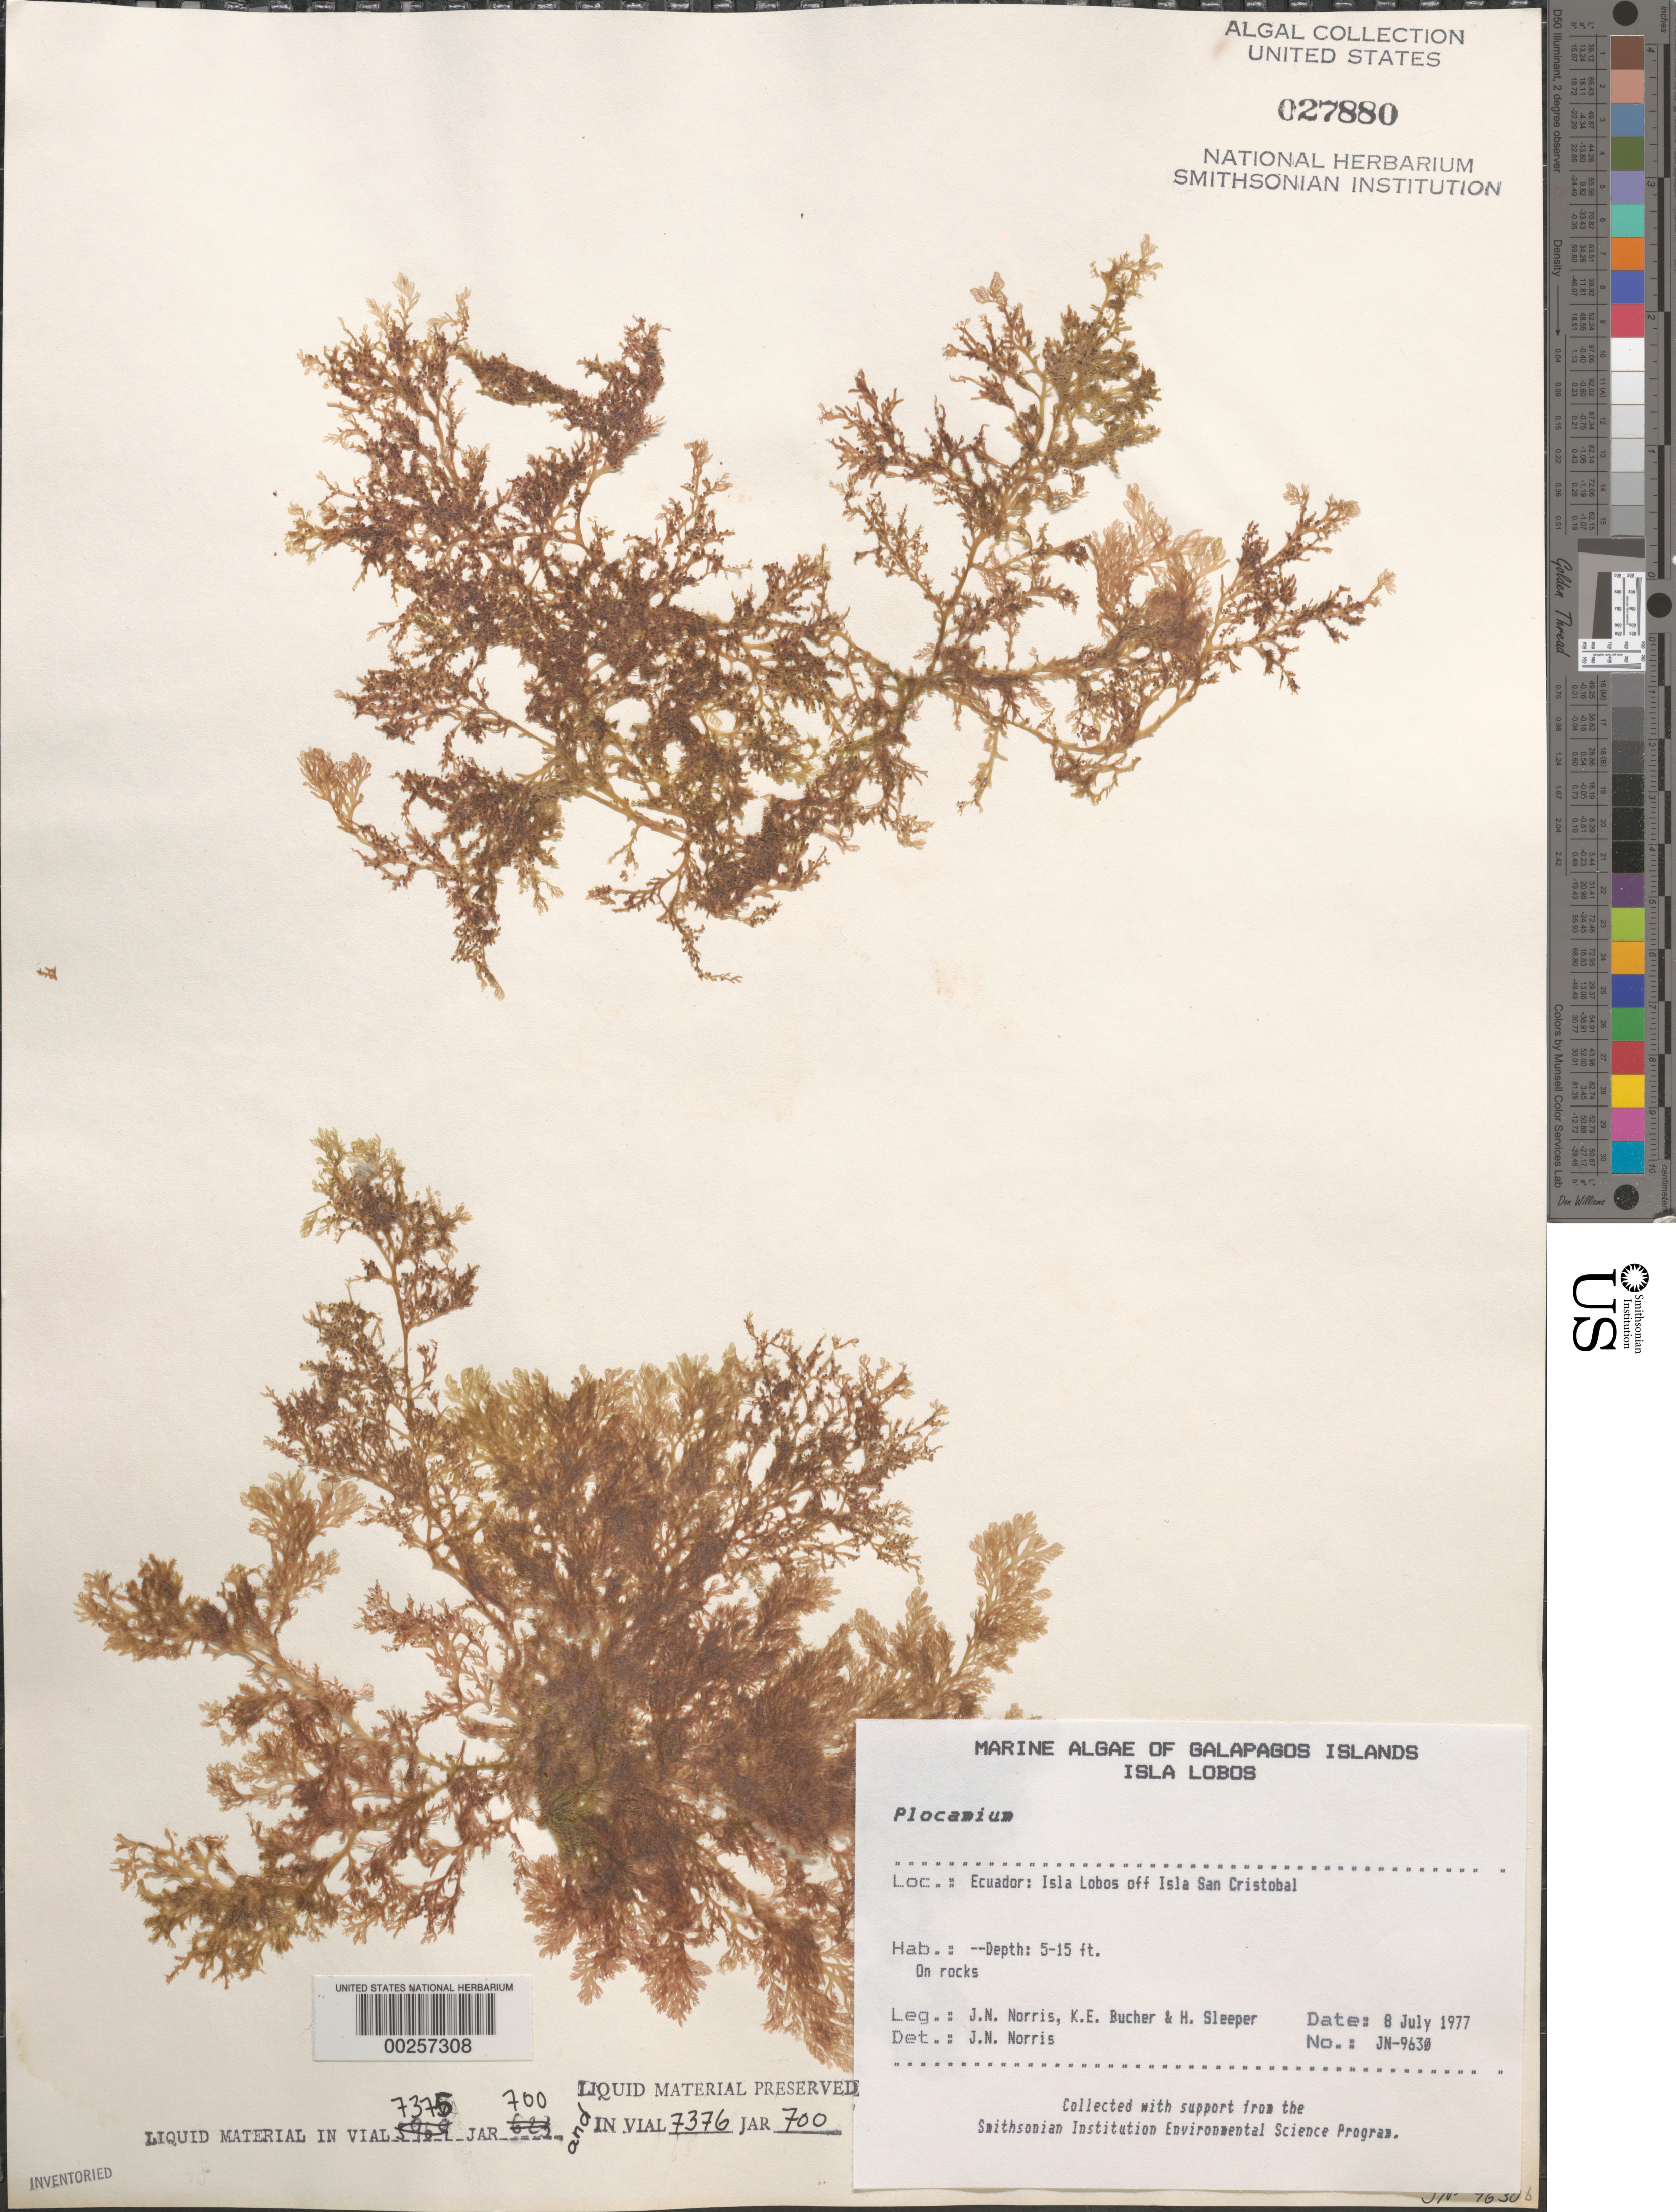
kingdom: Plantae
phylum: Rhodophyta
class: Florideophyceae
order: Plocamiales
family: Plocamiaceae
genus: Plocamium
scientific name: Plocamium sp.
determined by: Norris, James N.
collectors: J. N. Norris, K. E. Bucher & H. Sleeper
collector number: JN-9630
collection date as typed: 08 Jul 1977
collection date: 1977-07-08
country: Ecuador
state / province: Colón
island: Lobos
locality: Off Isla San Cristóbal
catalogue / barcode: US 27880